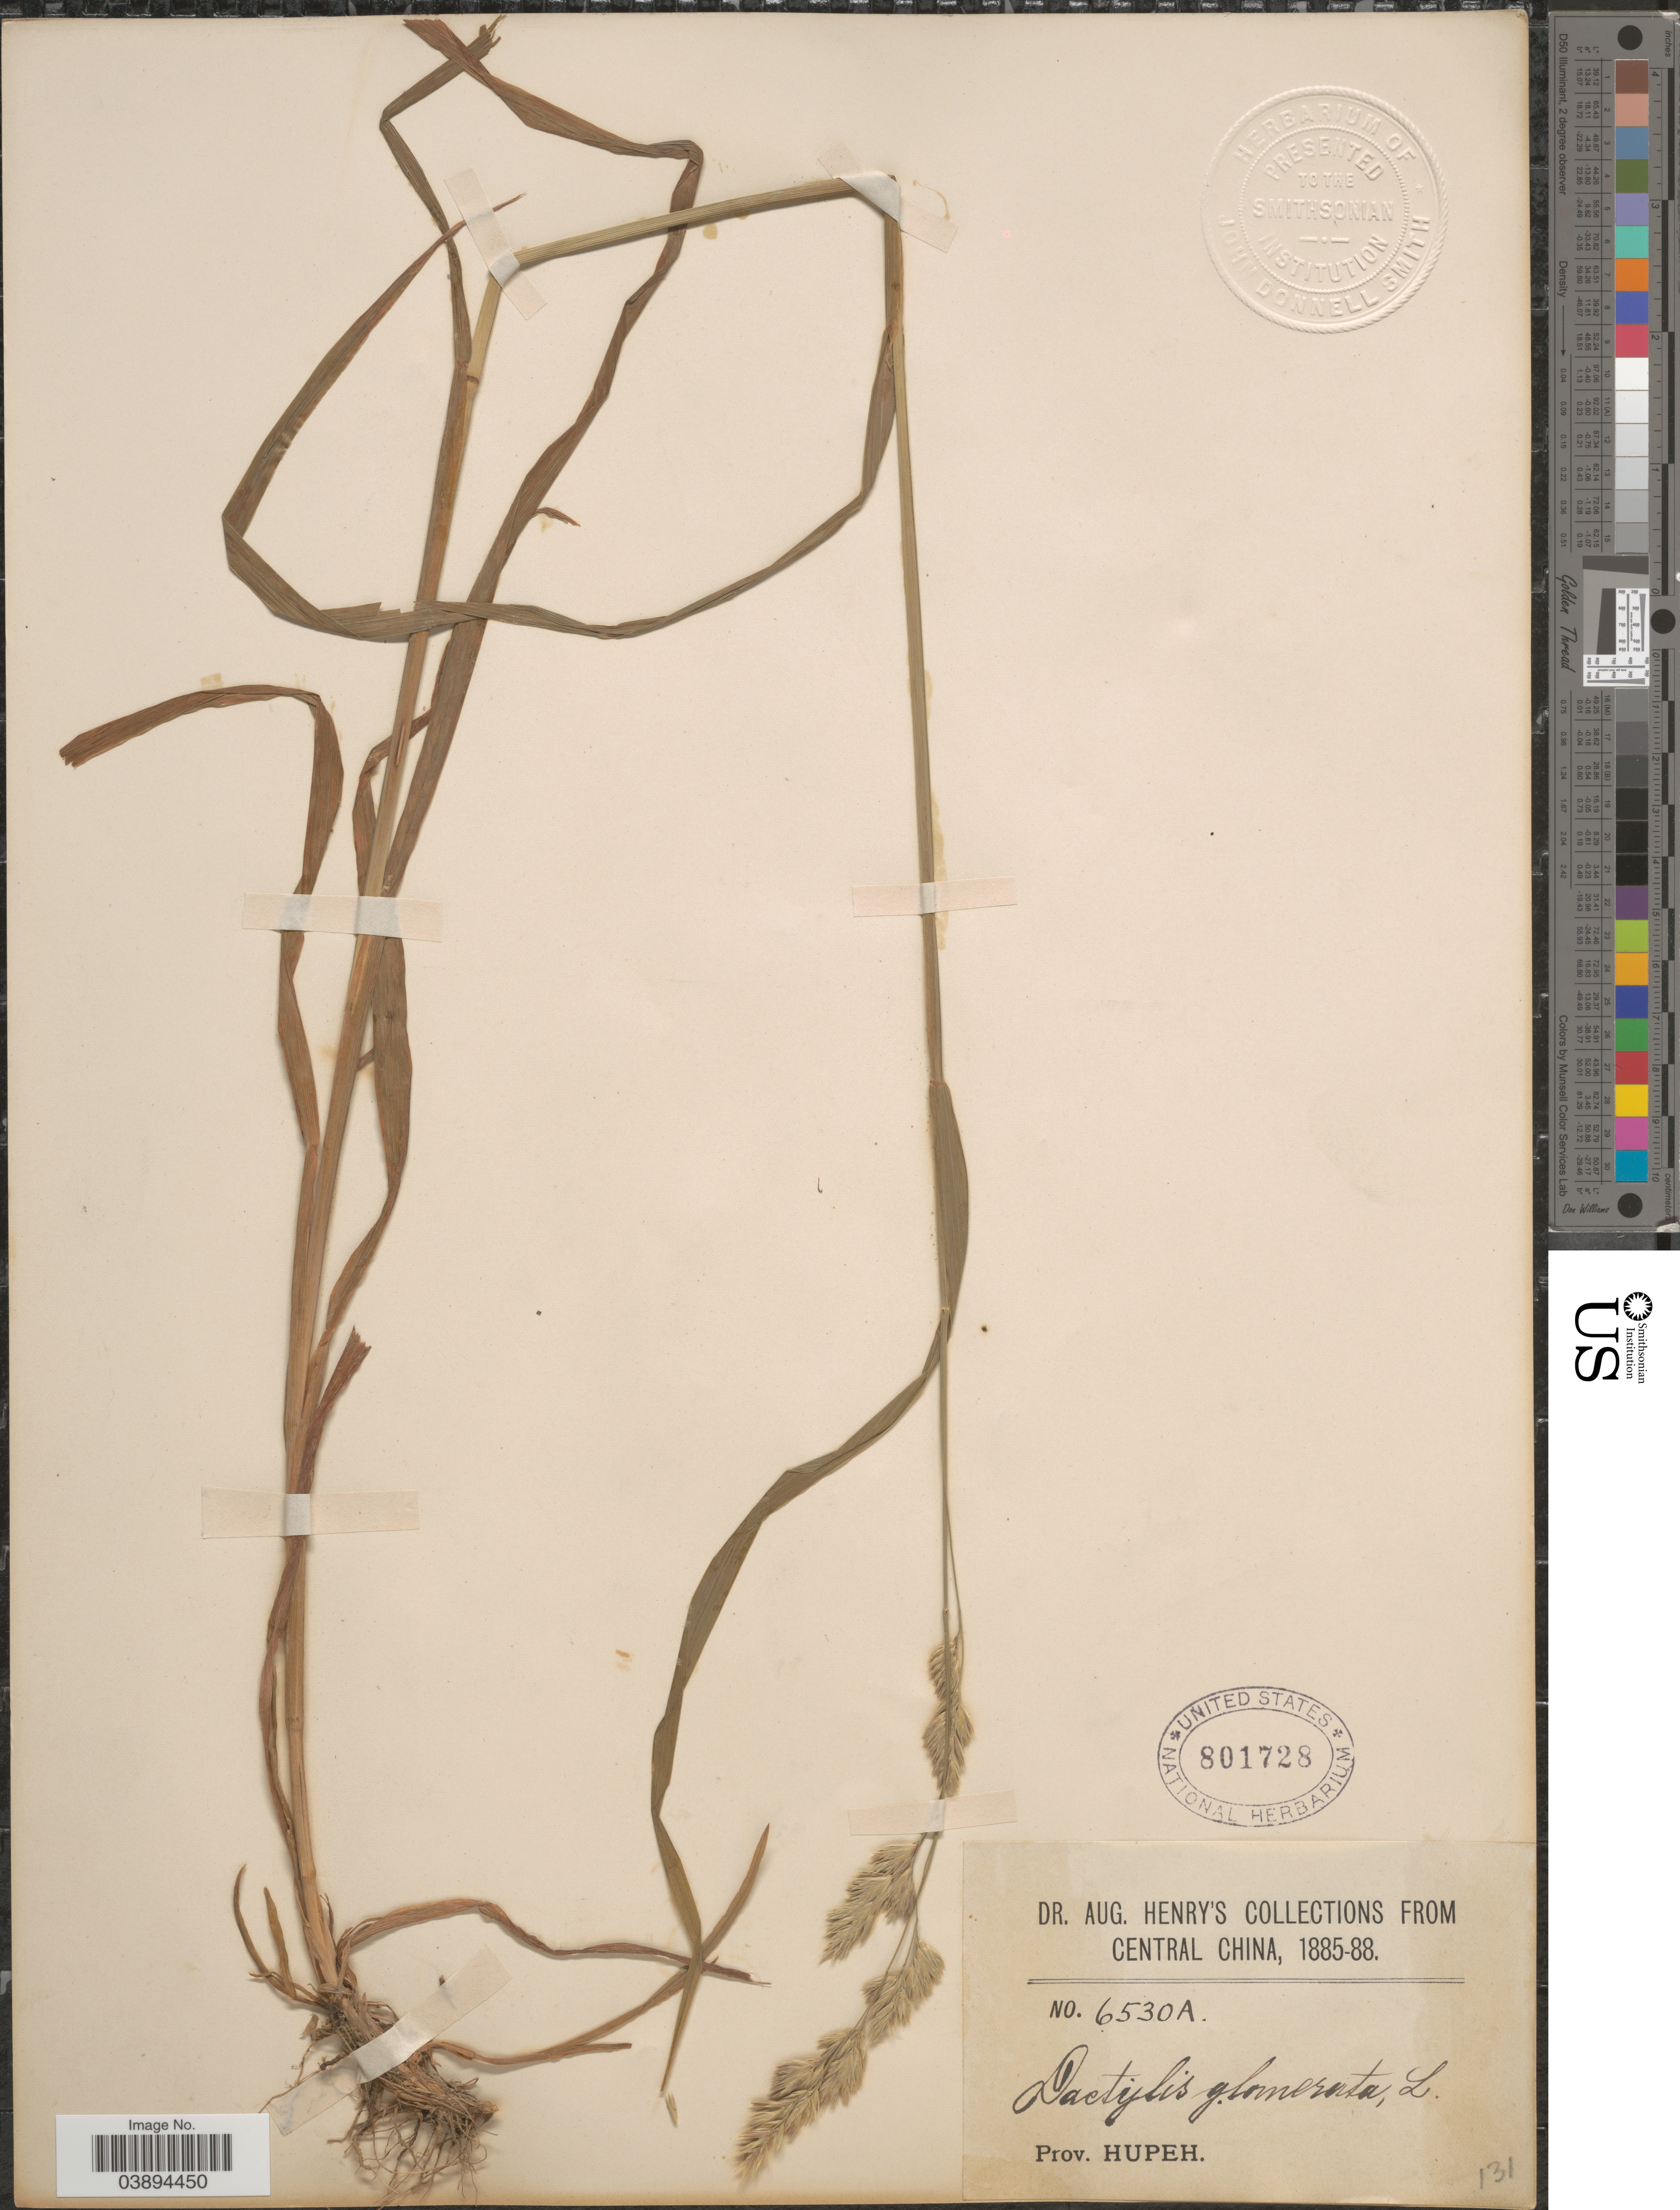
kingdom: Plantae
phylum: Tracheophyta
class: Liliopsida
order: Poales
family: Poaceae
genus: Dactylis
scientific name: Dactylis glomerata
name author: L.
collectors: A. Henry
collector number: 6530 A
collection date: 1885/1888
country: China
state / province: Hubei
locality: Central China. Prov. Hupeh.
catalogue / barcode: US 801728